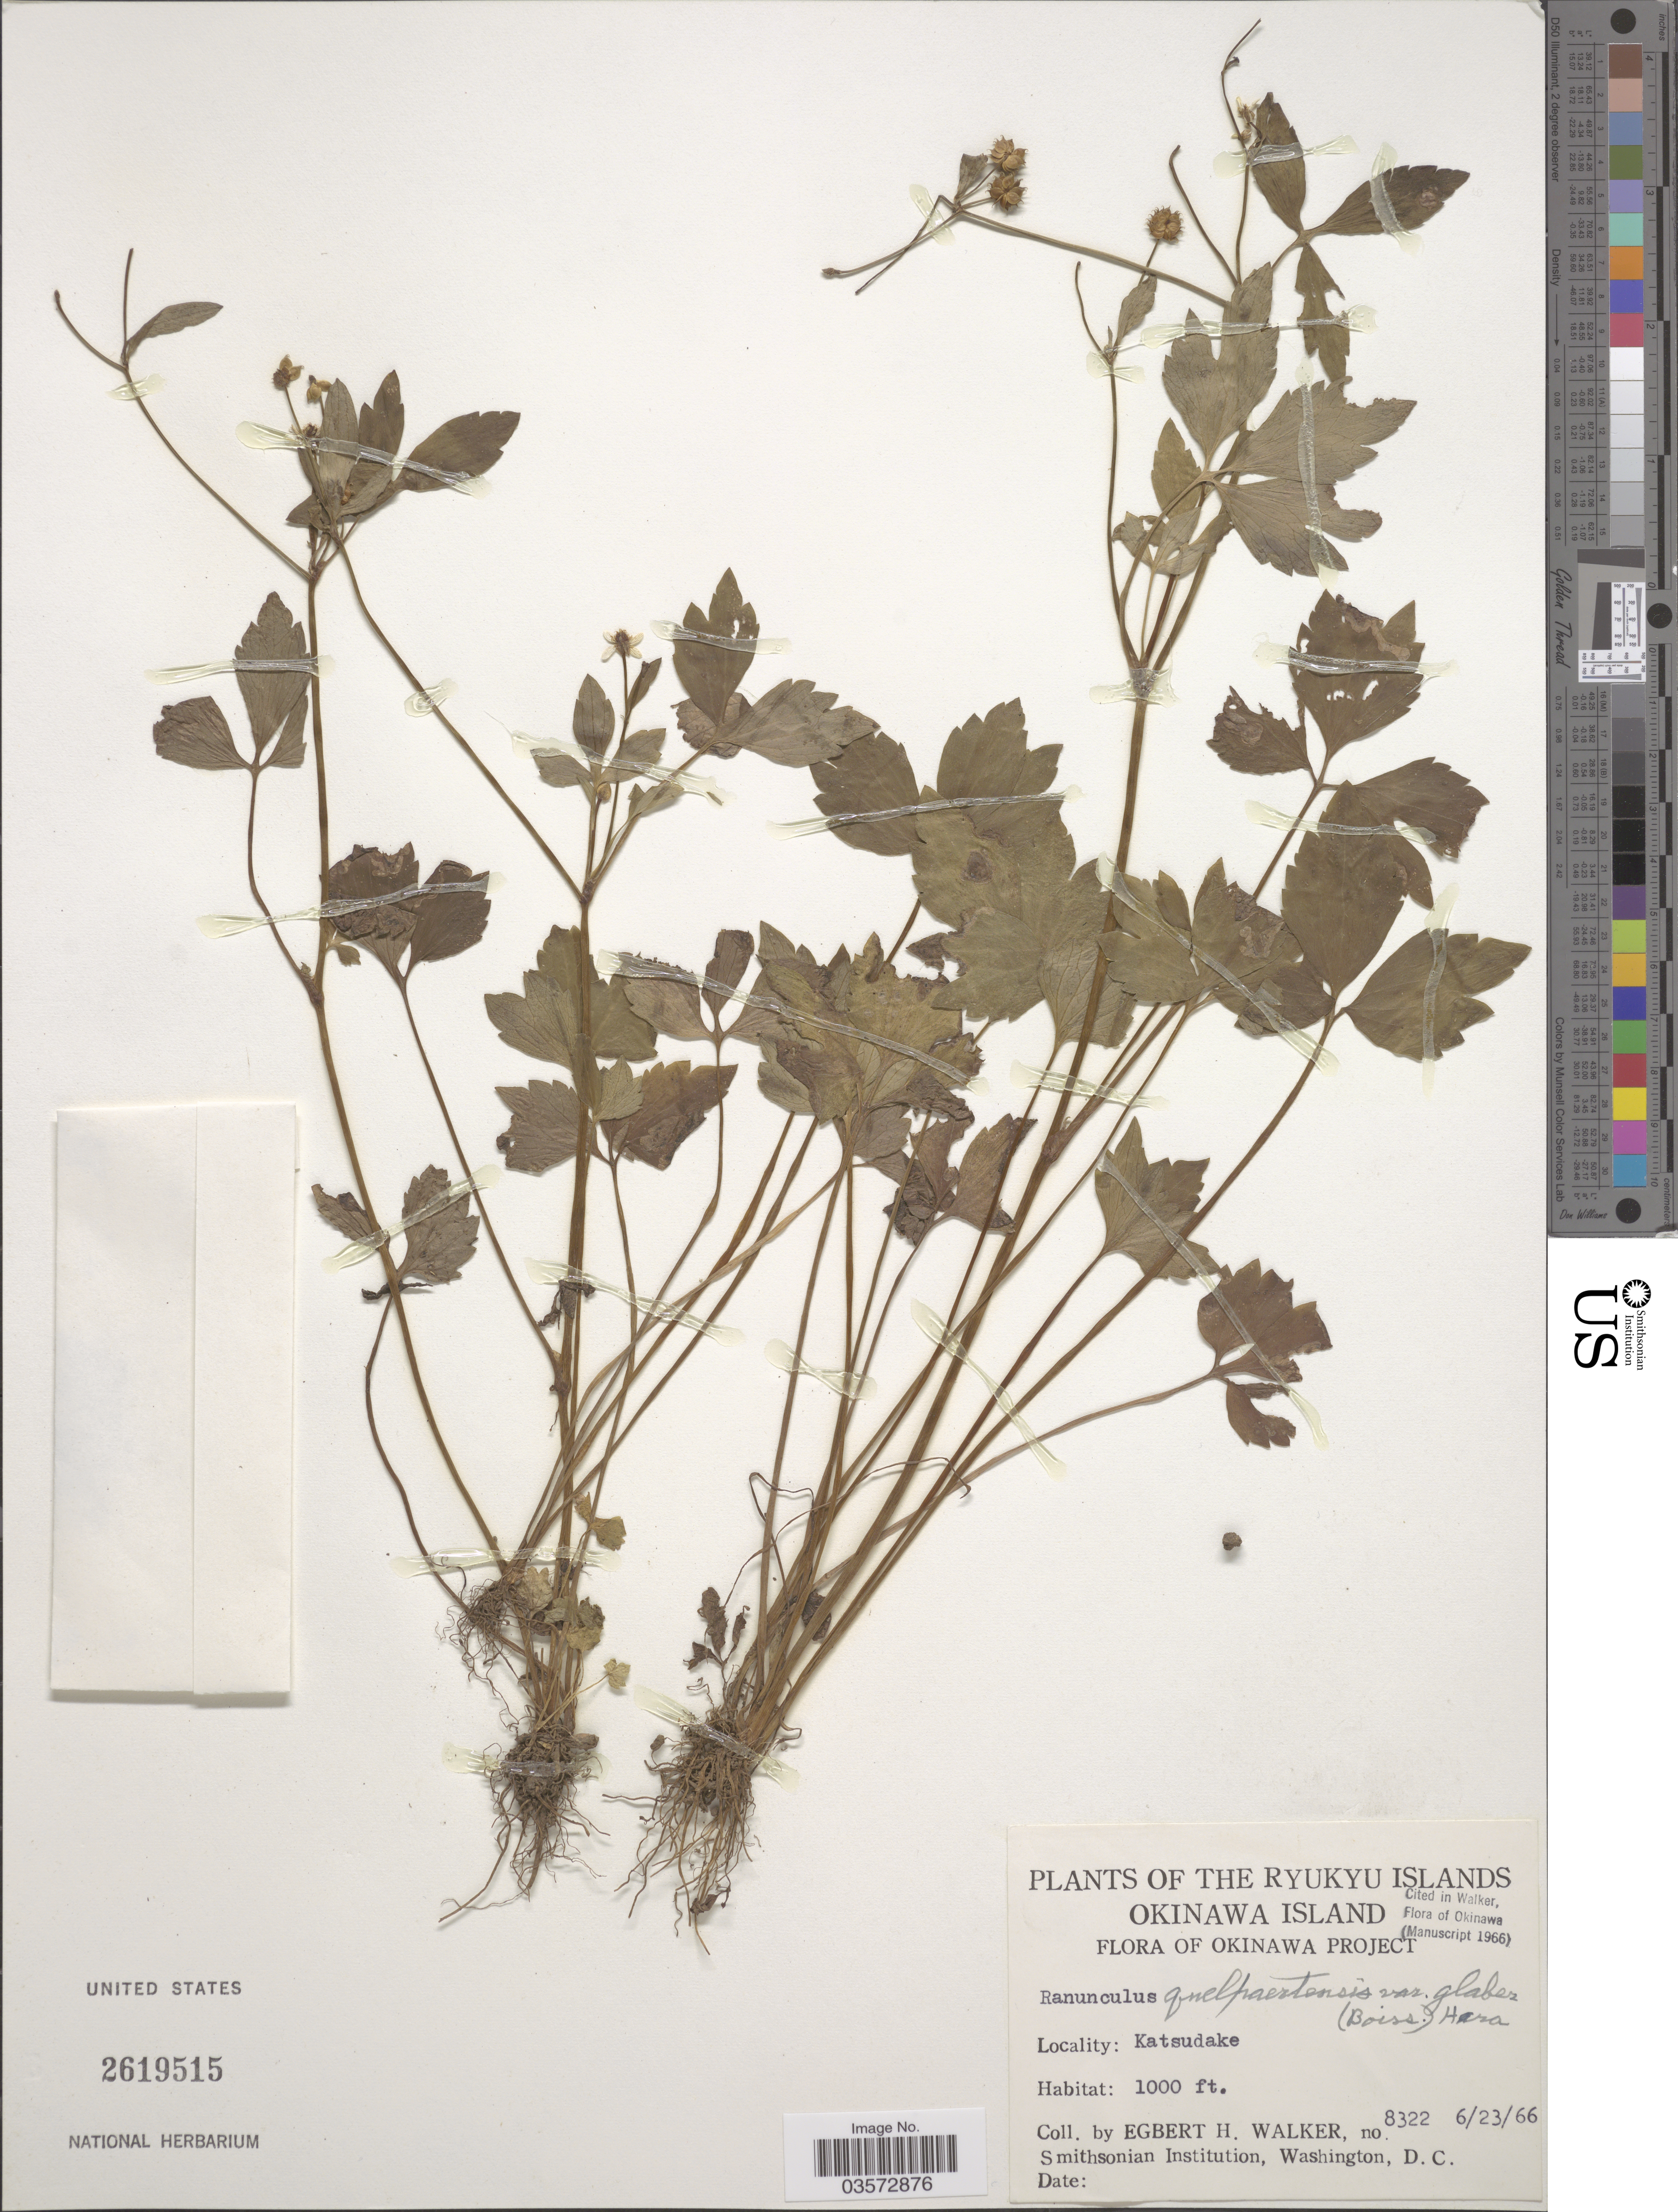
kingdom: Plantae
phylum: Tracheophyta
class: Magnoliopsida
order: Ranunculales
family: Ranunculaceae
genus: Ranunculus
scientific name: Ranunculus quelpaertensis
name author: Nakai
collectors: E. H. Walker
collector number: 8322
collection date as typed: Transcribed d/m/y: 23/6/66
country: Japan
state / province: Okinawa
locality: Ryukyu Islands. Katsudake.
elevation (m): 305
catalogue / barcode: US 2619515